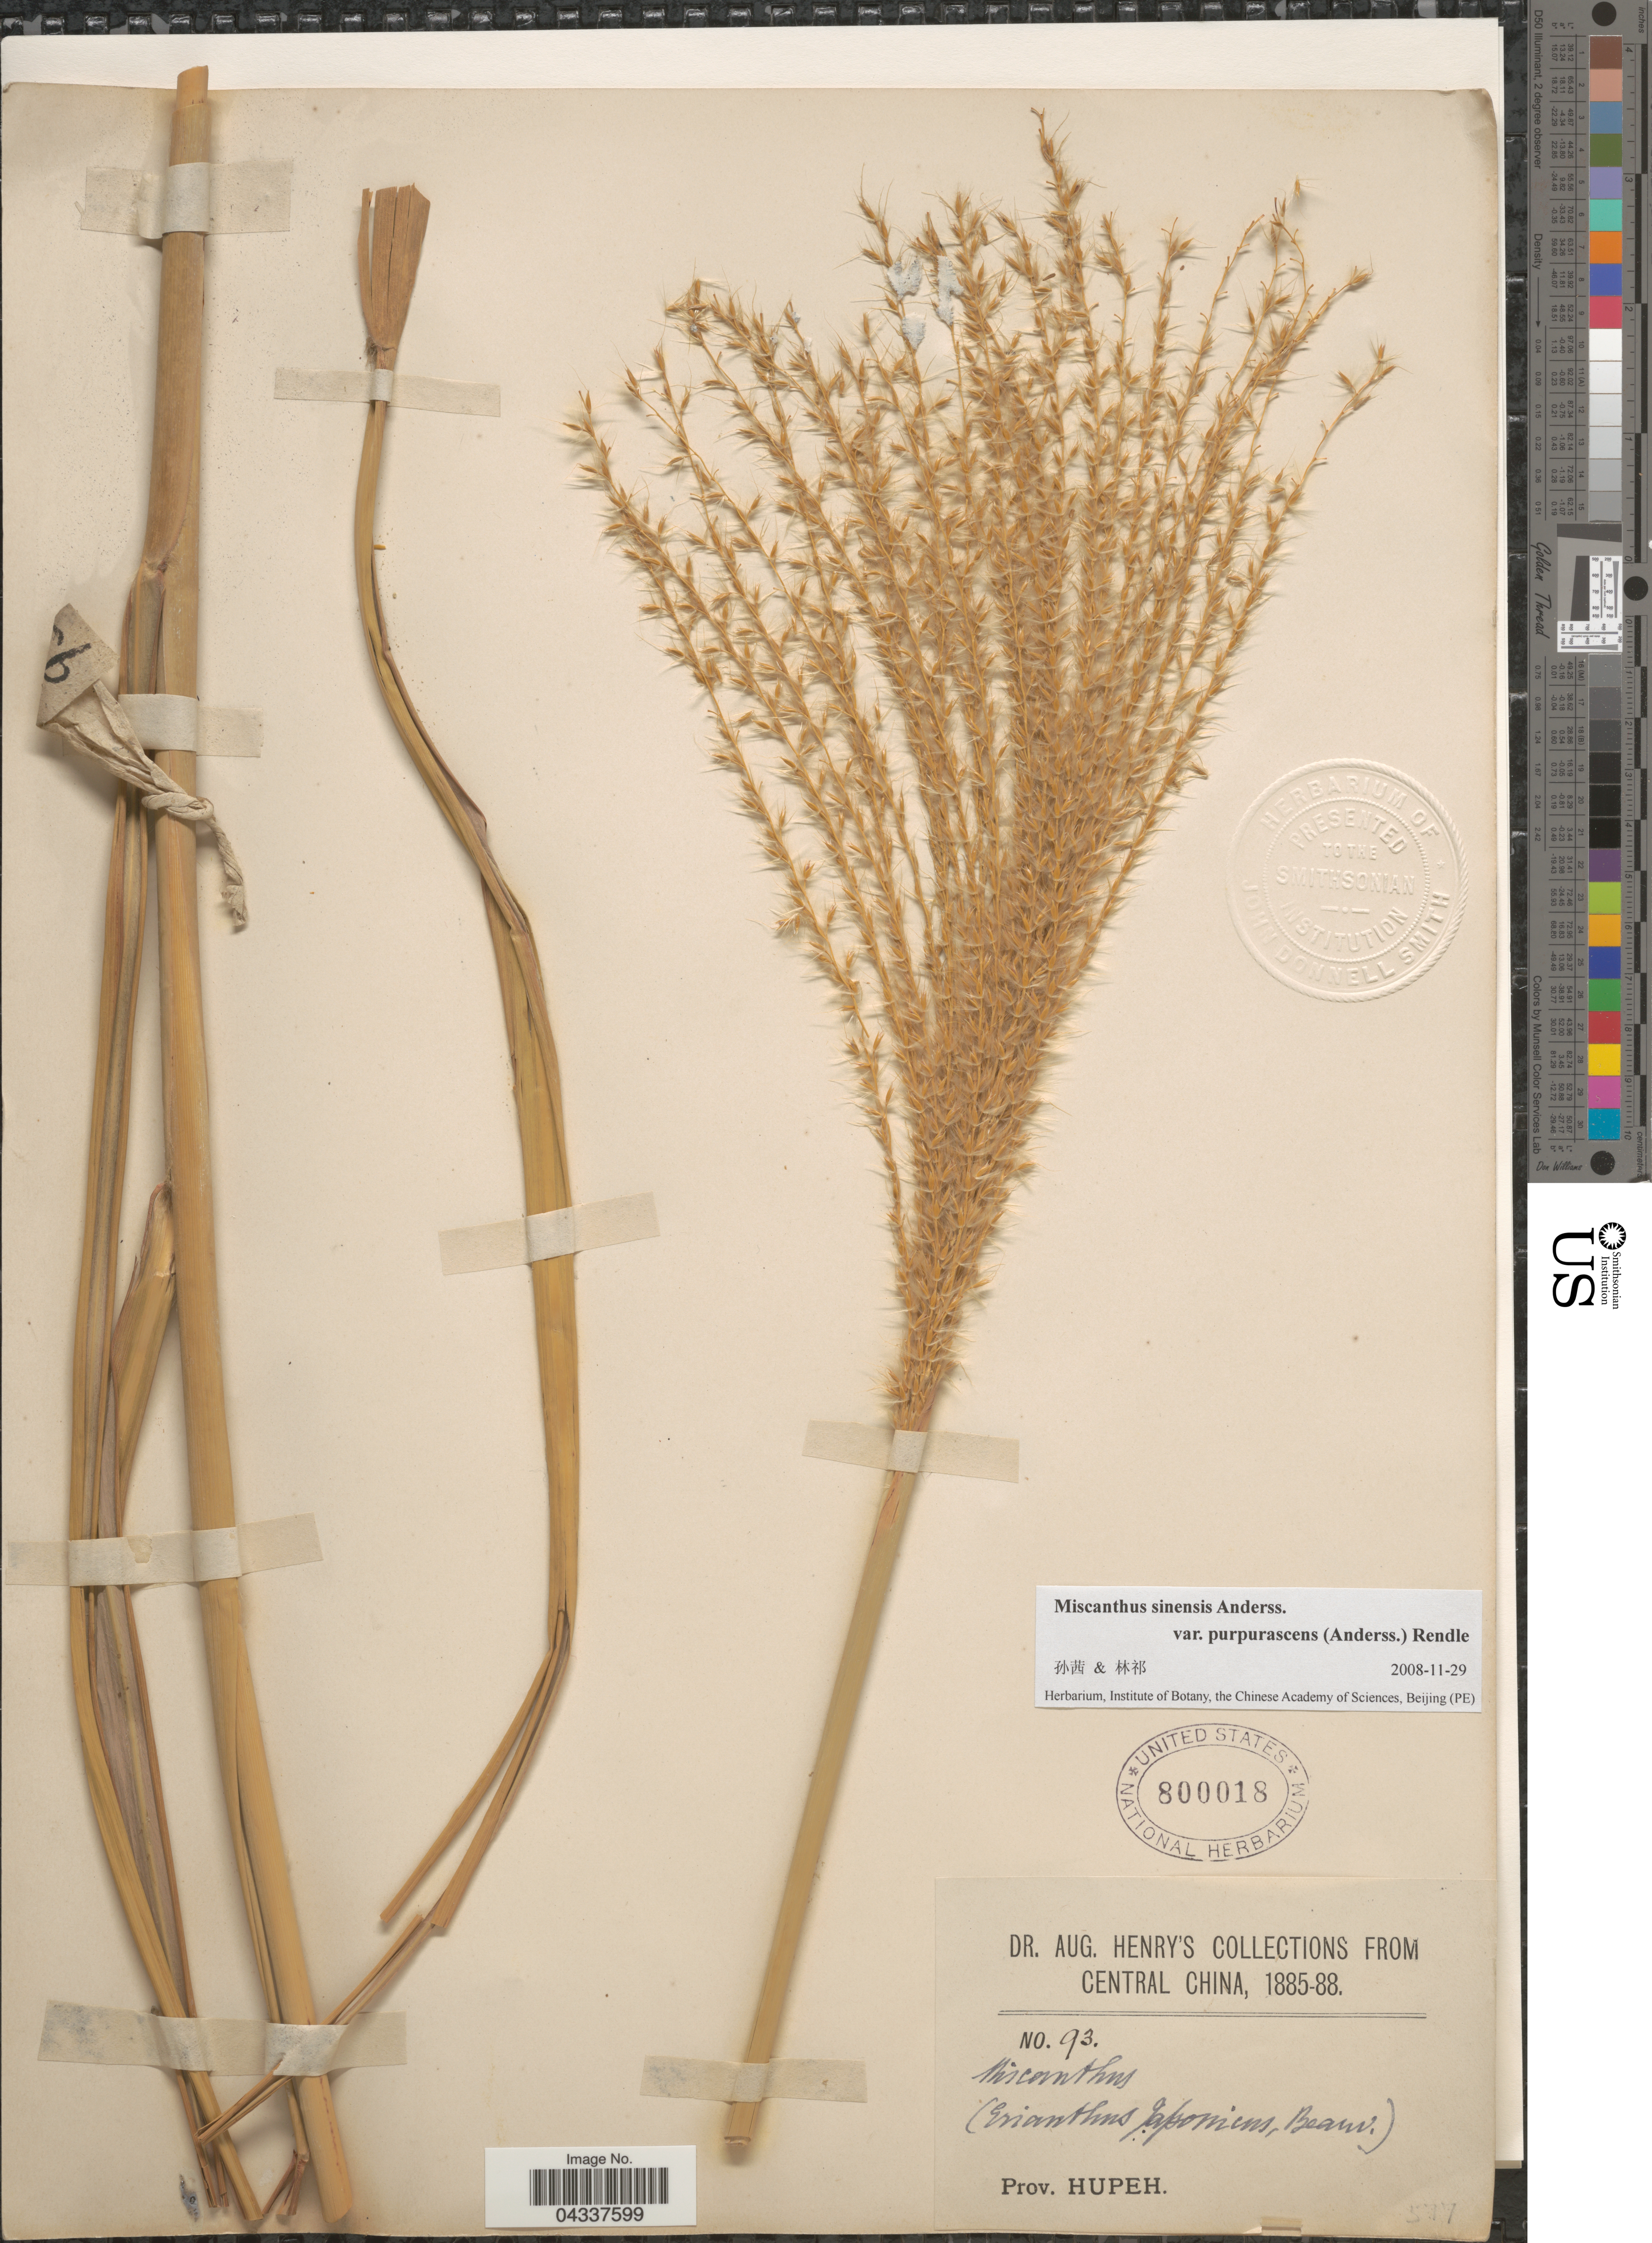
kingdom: Plantae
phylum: Tracheophyta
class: Liliopsida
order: Poales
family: Poaceae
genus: Miscanthus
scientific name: Miscanthus sinensis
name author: Andersson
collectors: A. Henry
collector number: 93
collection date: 1885/1888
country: China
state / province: Hubei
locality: Prov. Hupeh.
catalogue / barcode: US 800018